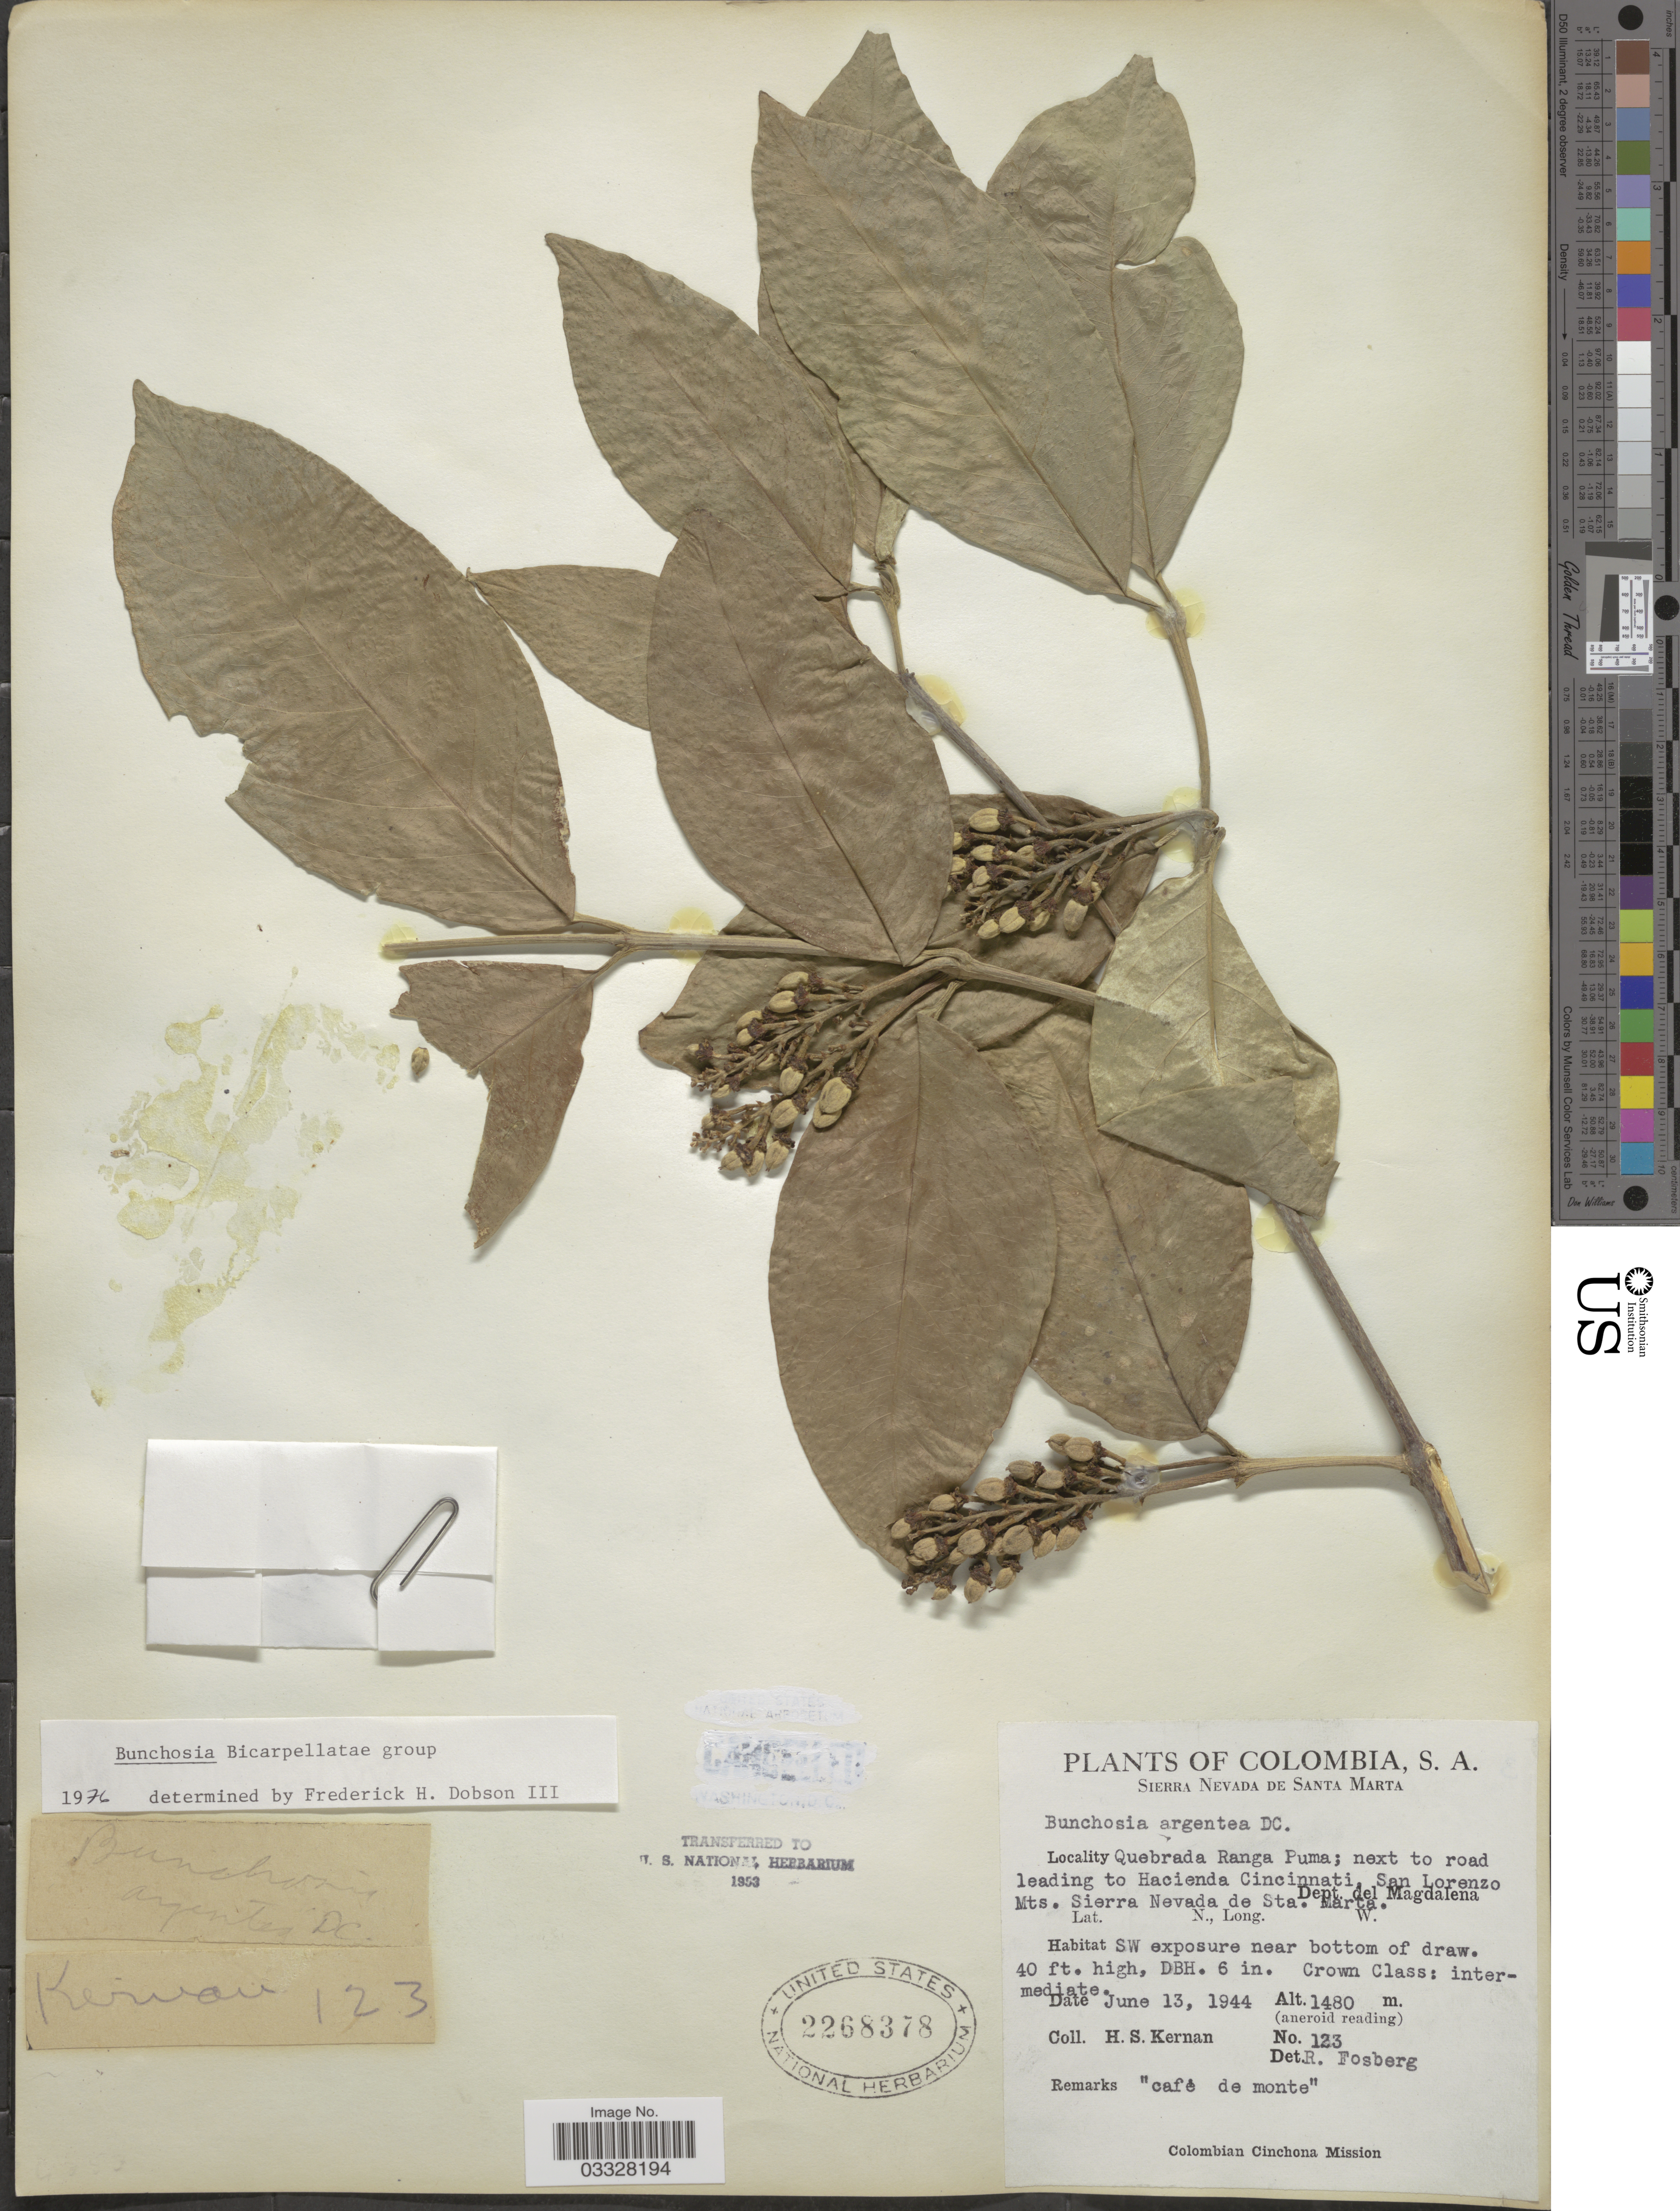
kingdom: Plantae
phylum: Tracheophyta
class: Magnoliopsida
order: Malpighiales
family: Malpighiaceae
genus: Bunchosia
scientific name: Bunchosia argentea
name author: (Jacq.) DC.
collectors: H. Kernan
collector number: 123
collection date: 1944-06-13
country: Colombia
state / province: Magdalena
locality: Sierra Nevada de Santa Marta. Quebrada Ranga Puma; next to road leading to Hacienda Cincinnati San Lorenzo Mts. Sierra Nevada de Sta. Marta. Dept. del Magdalena.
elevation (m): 1480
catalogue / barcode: US 2268378